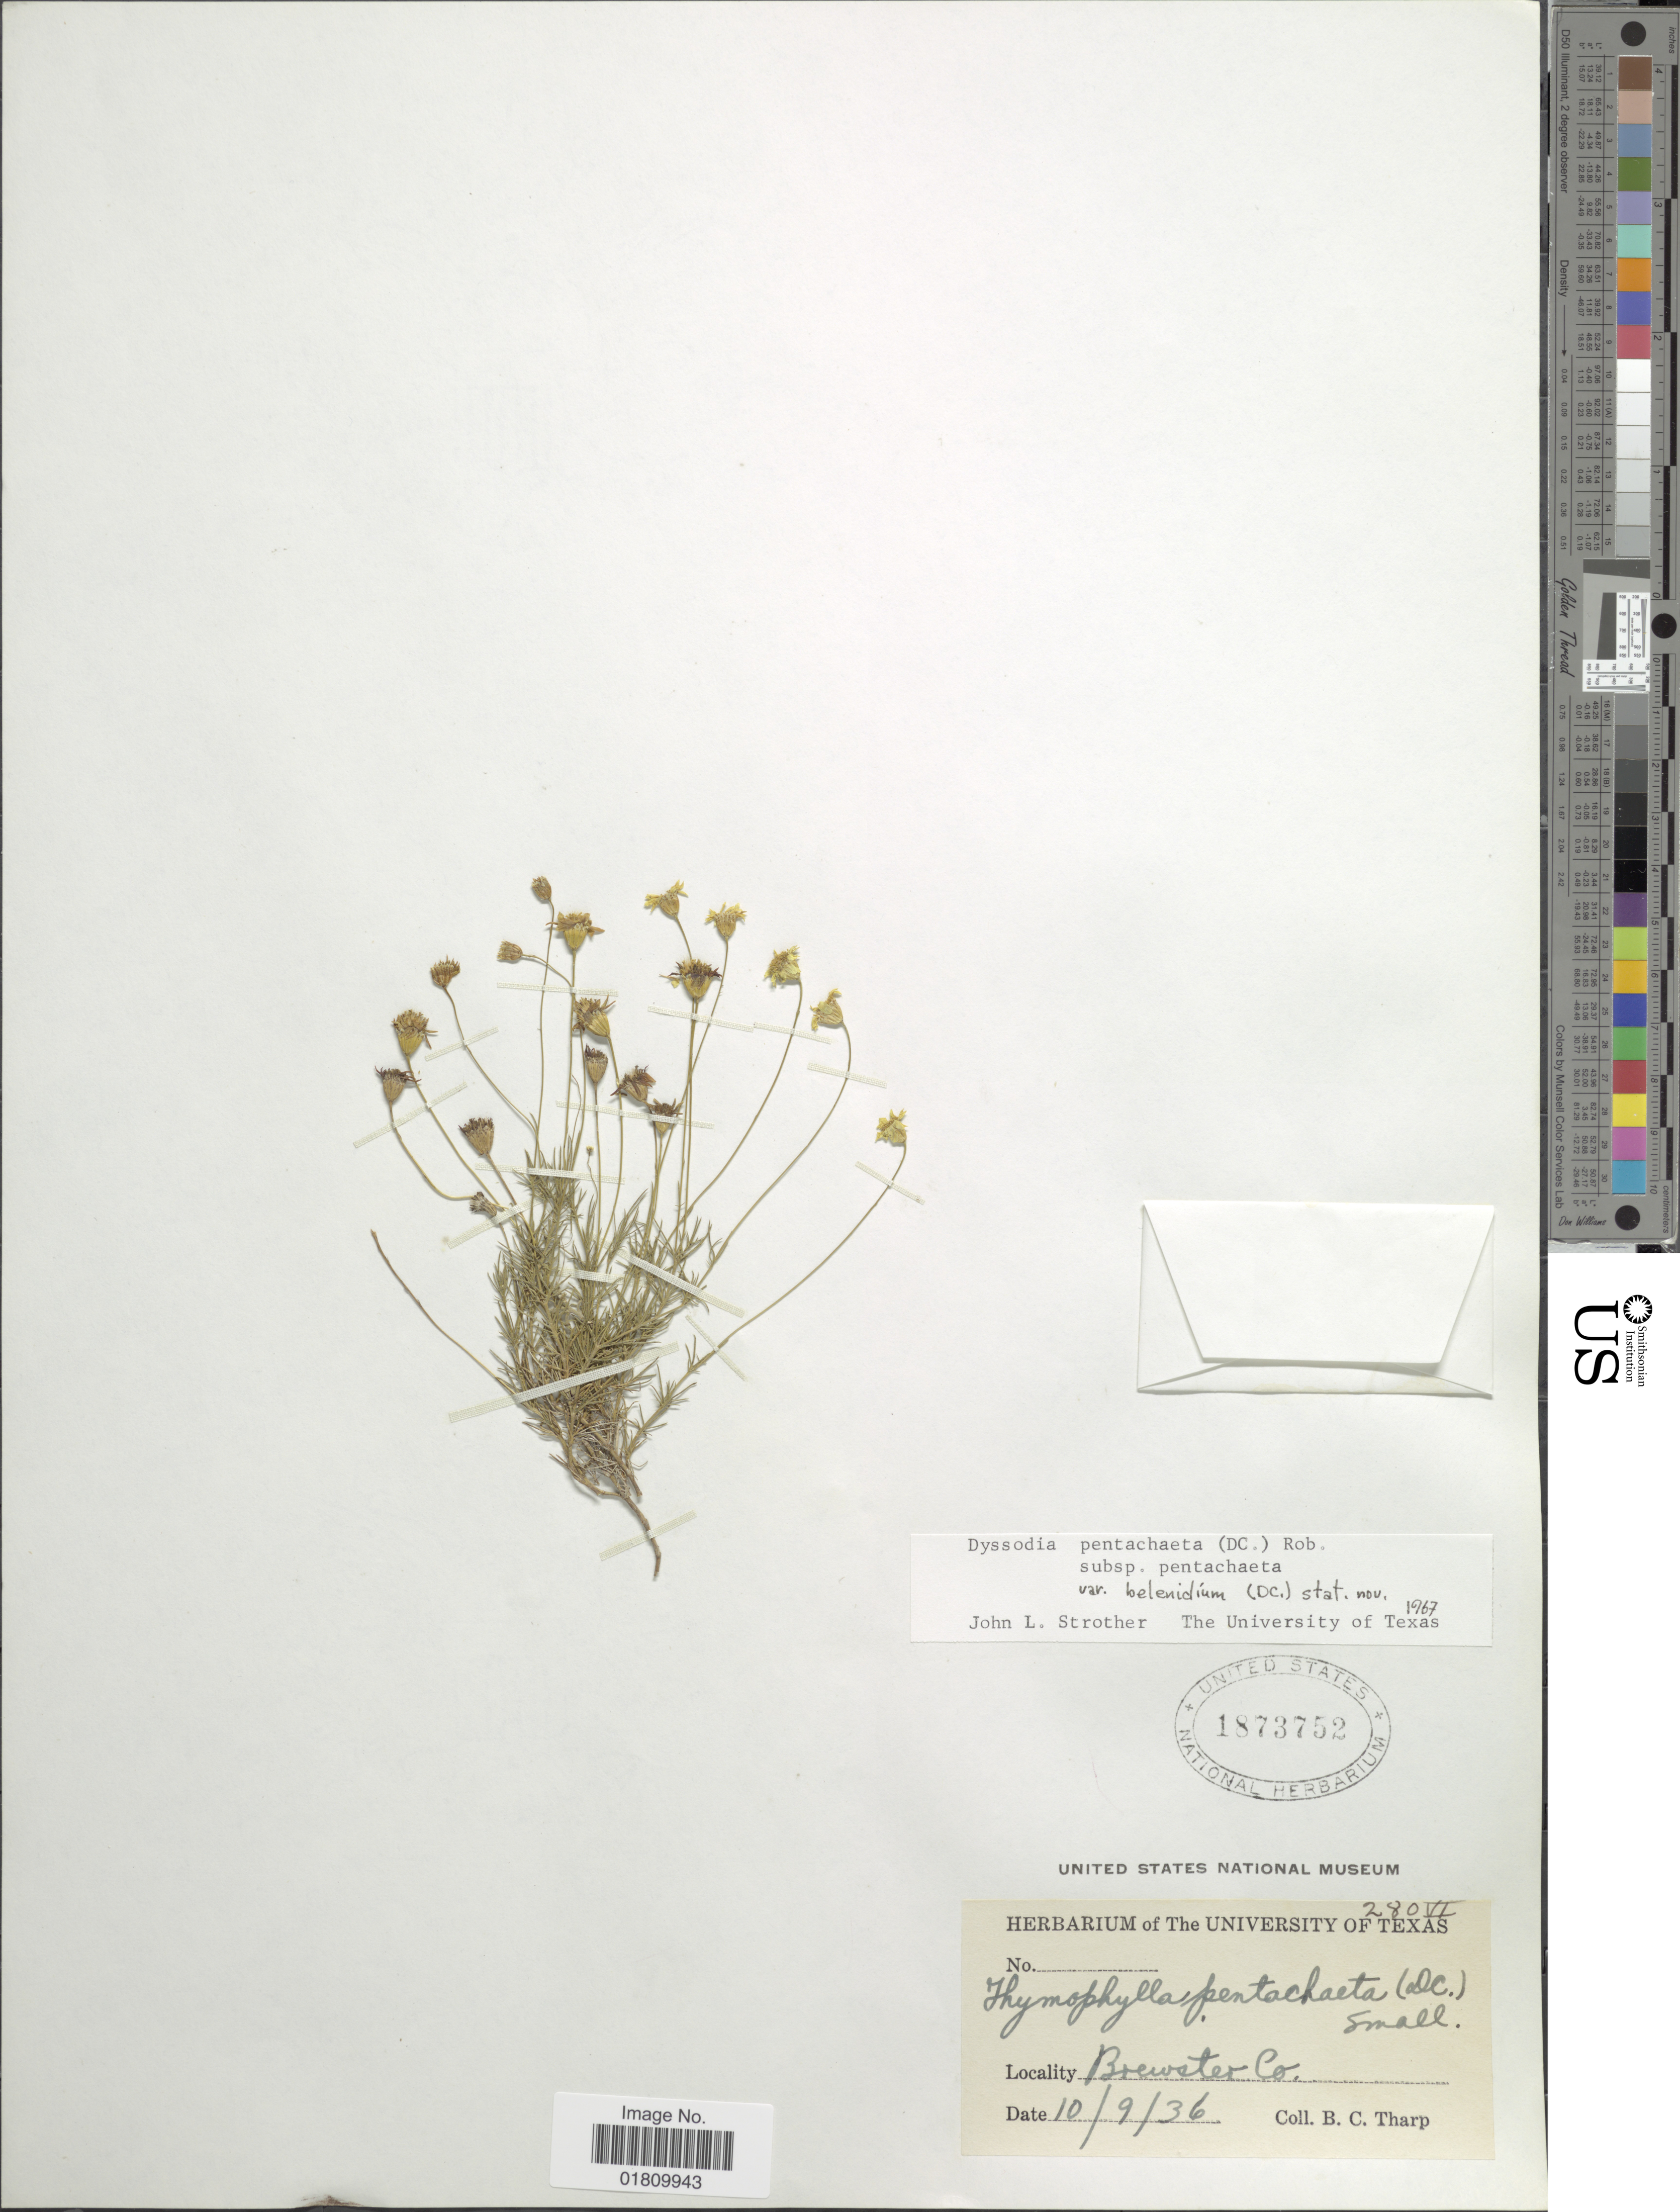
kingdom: Plantae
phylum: Tracheophyta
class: Magnoliopsida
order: Asterales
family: Asteraceae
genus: Thymophylla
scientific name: Thymophylla pentachaeta var. belenidium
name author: (DC.) Strother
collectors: B. C. Tharp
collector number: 2806*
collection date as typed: Transcribed d/m/y: 9/10/36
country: United States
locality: Brewster Co.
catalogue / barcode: US 1873752